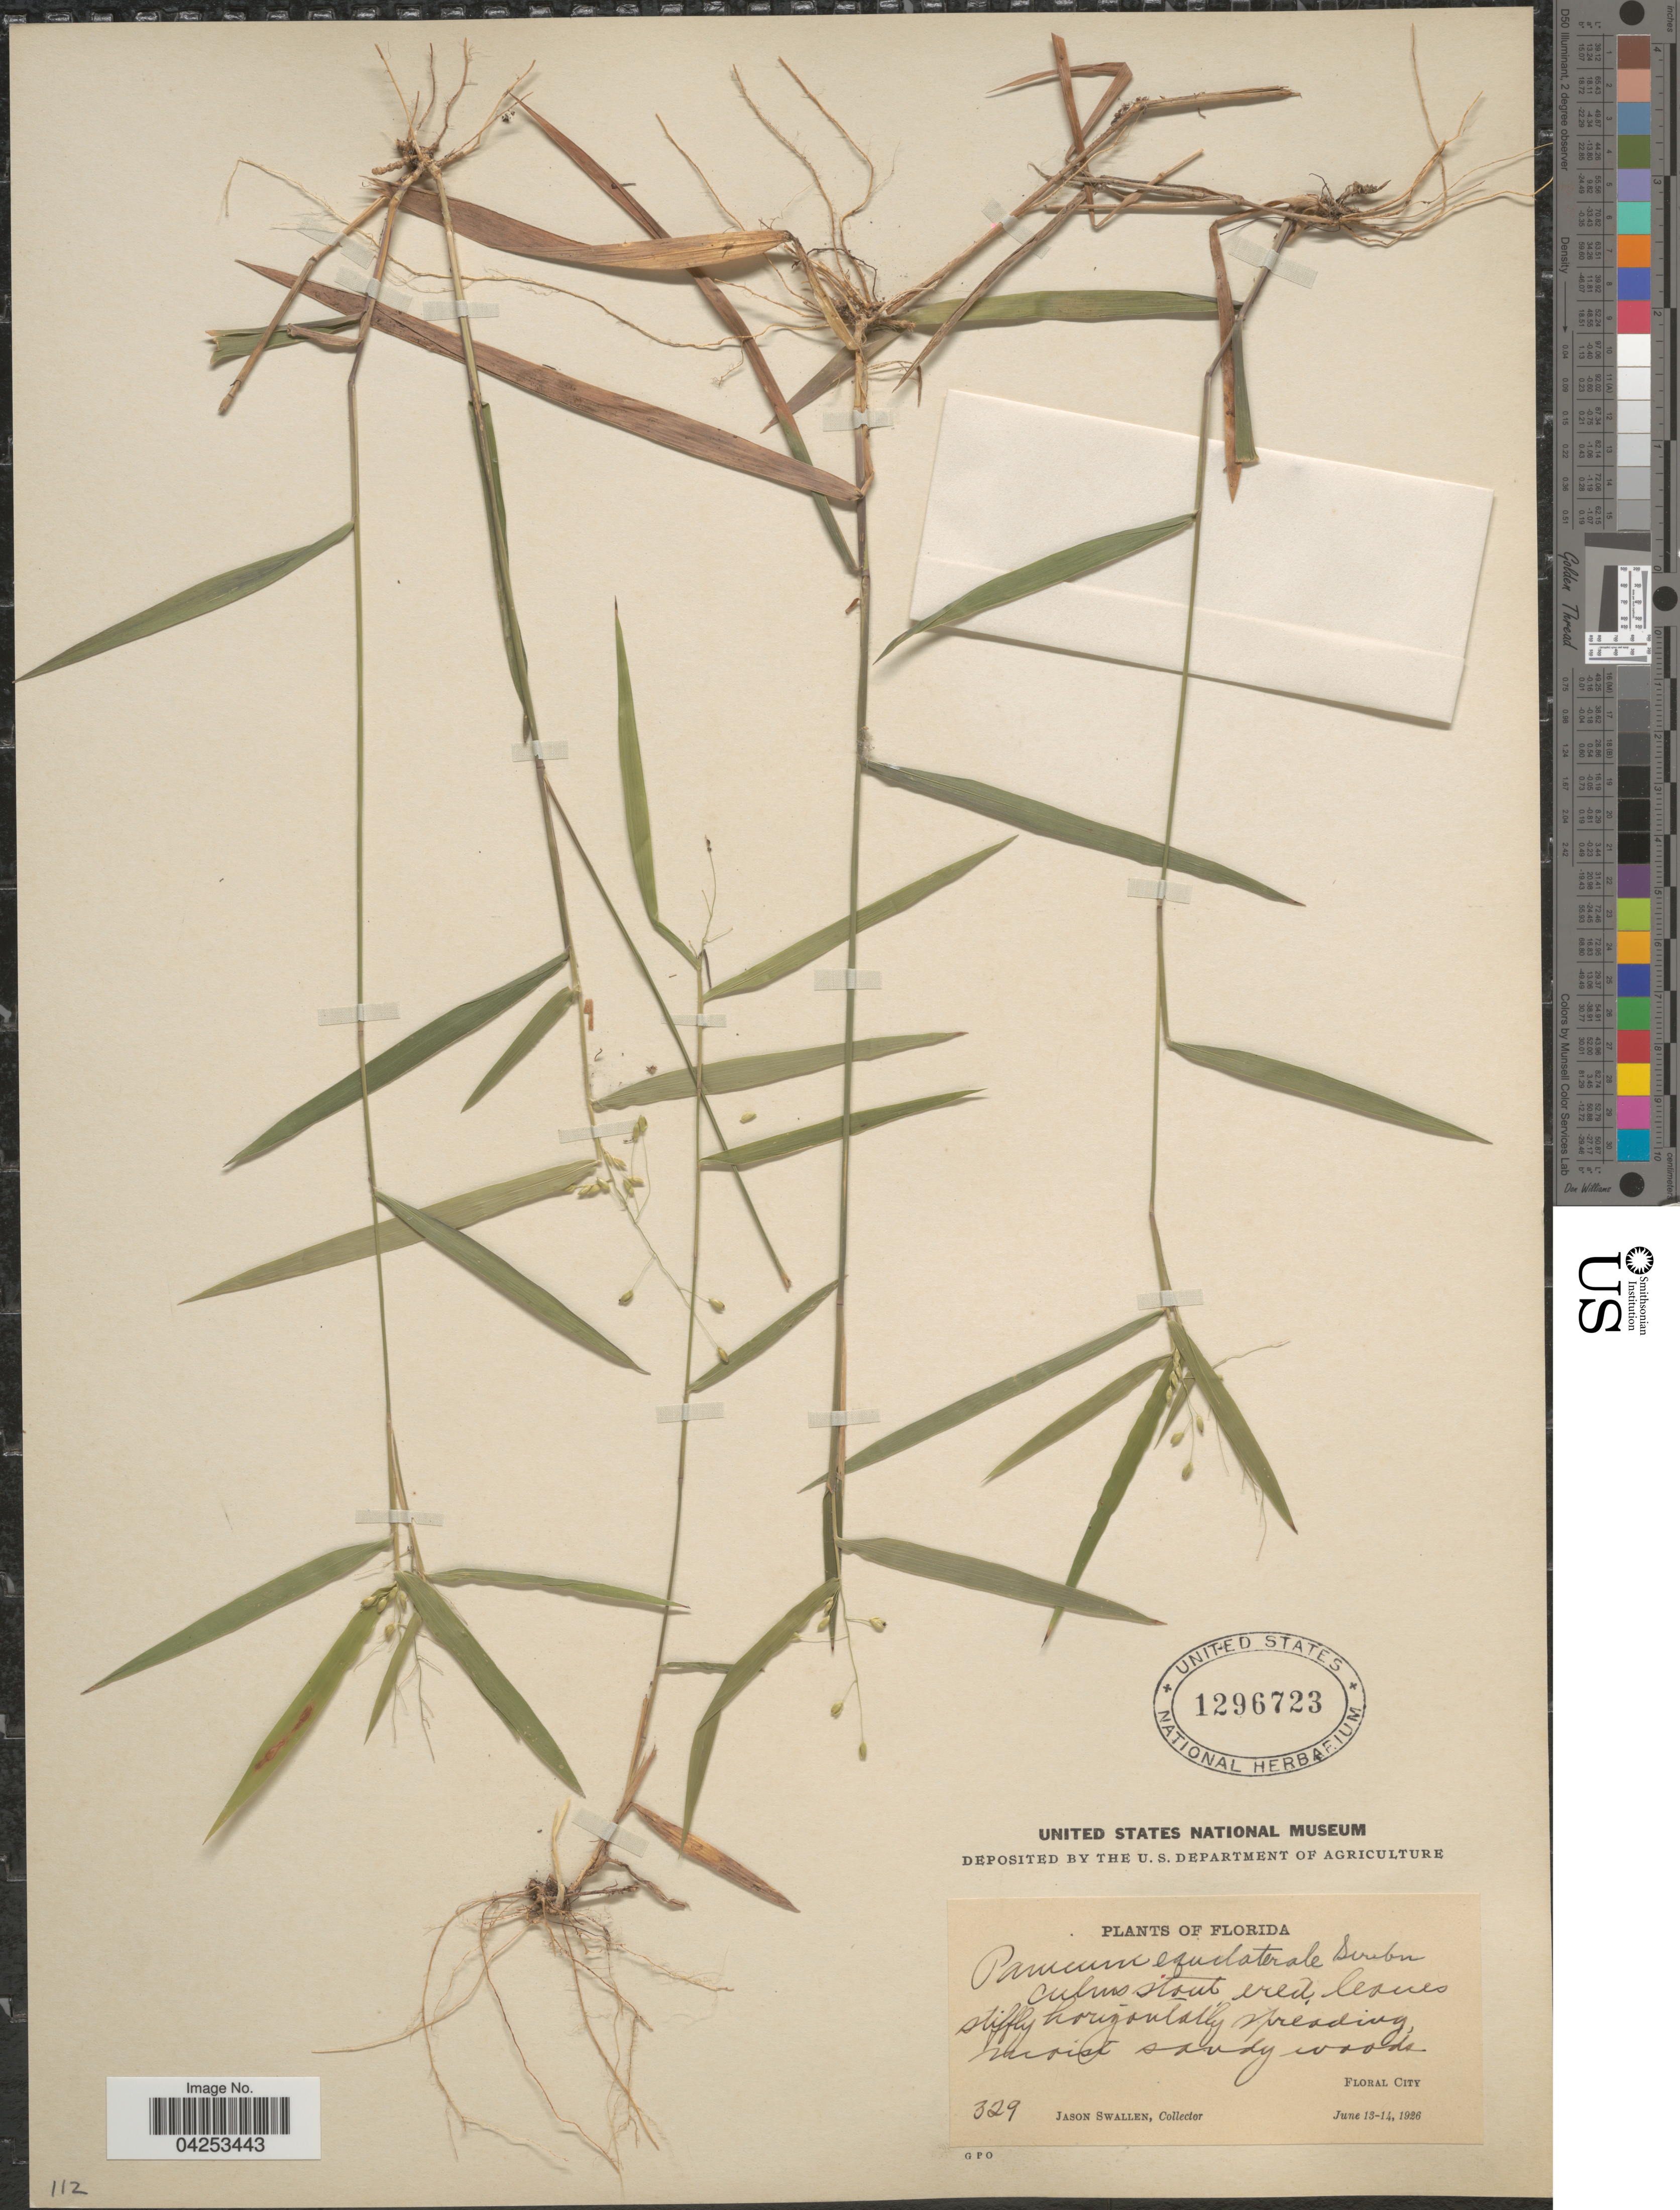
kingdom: Plantae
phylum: Tracheophyta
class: Liliopsida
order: Poales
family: Poaceae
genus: Dichanthelium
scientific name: Dichanthelium commutatum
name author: (Schult.) Gould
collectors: J. R. Swallen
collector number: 329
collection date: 1926-06-13/1926-06-14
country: United States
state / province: Florida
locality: Floral City.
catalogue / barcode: US 1296723